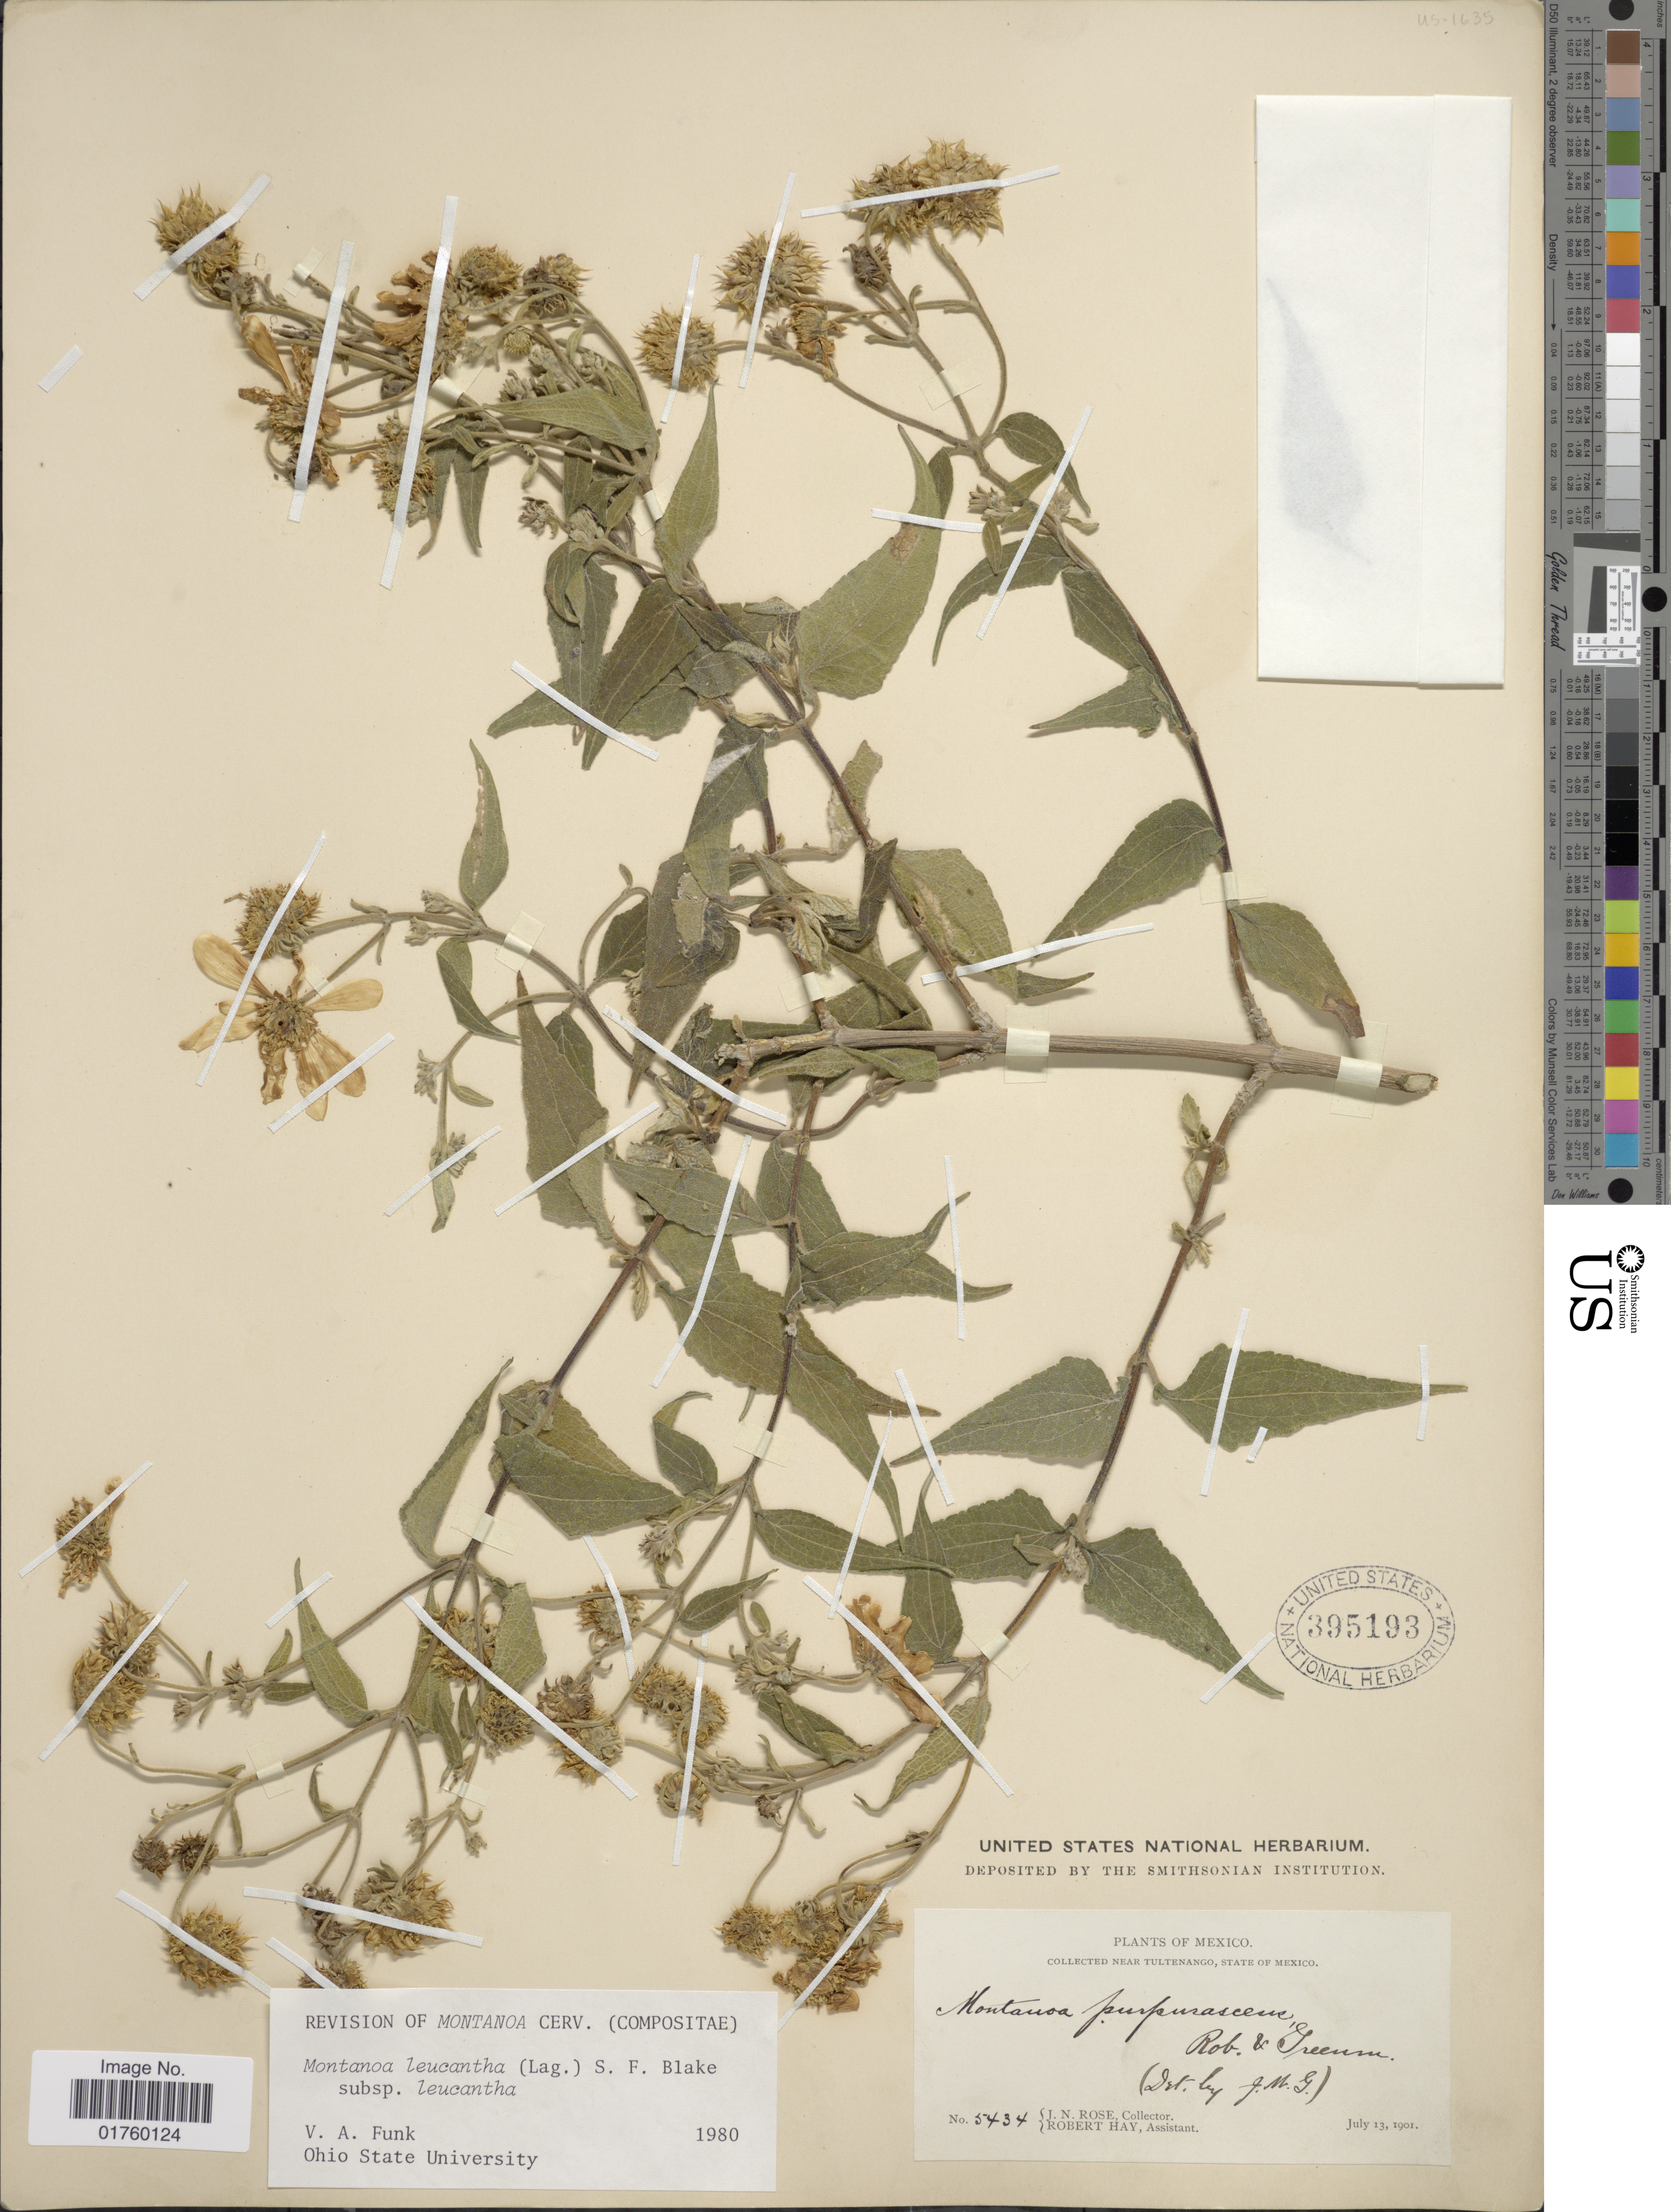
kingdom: Plantae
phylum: Tracheophyta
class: Magnoliopsida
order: Asterales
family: Asteraceae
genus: Montanoa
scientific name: Montanoa leucantha subsp. leucantha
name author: (Lag.) S.F. Blake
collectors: J. N. Rose & R. Hay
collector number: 5434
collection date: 1901-07-13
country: Mexico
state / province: México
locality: Near Tultenango.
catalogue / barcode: US 395193